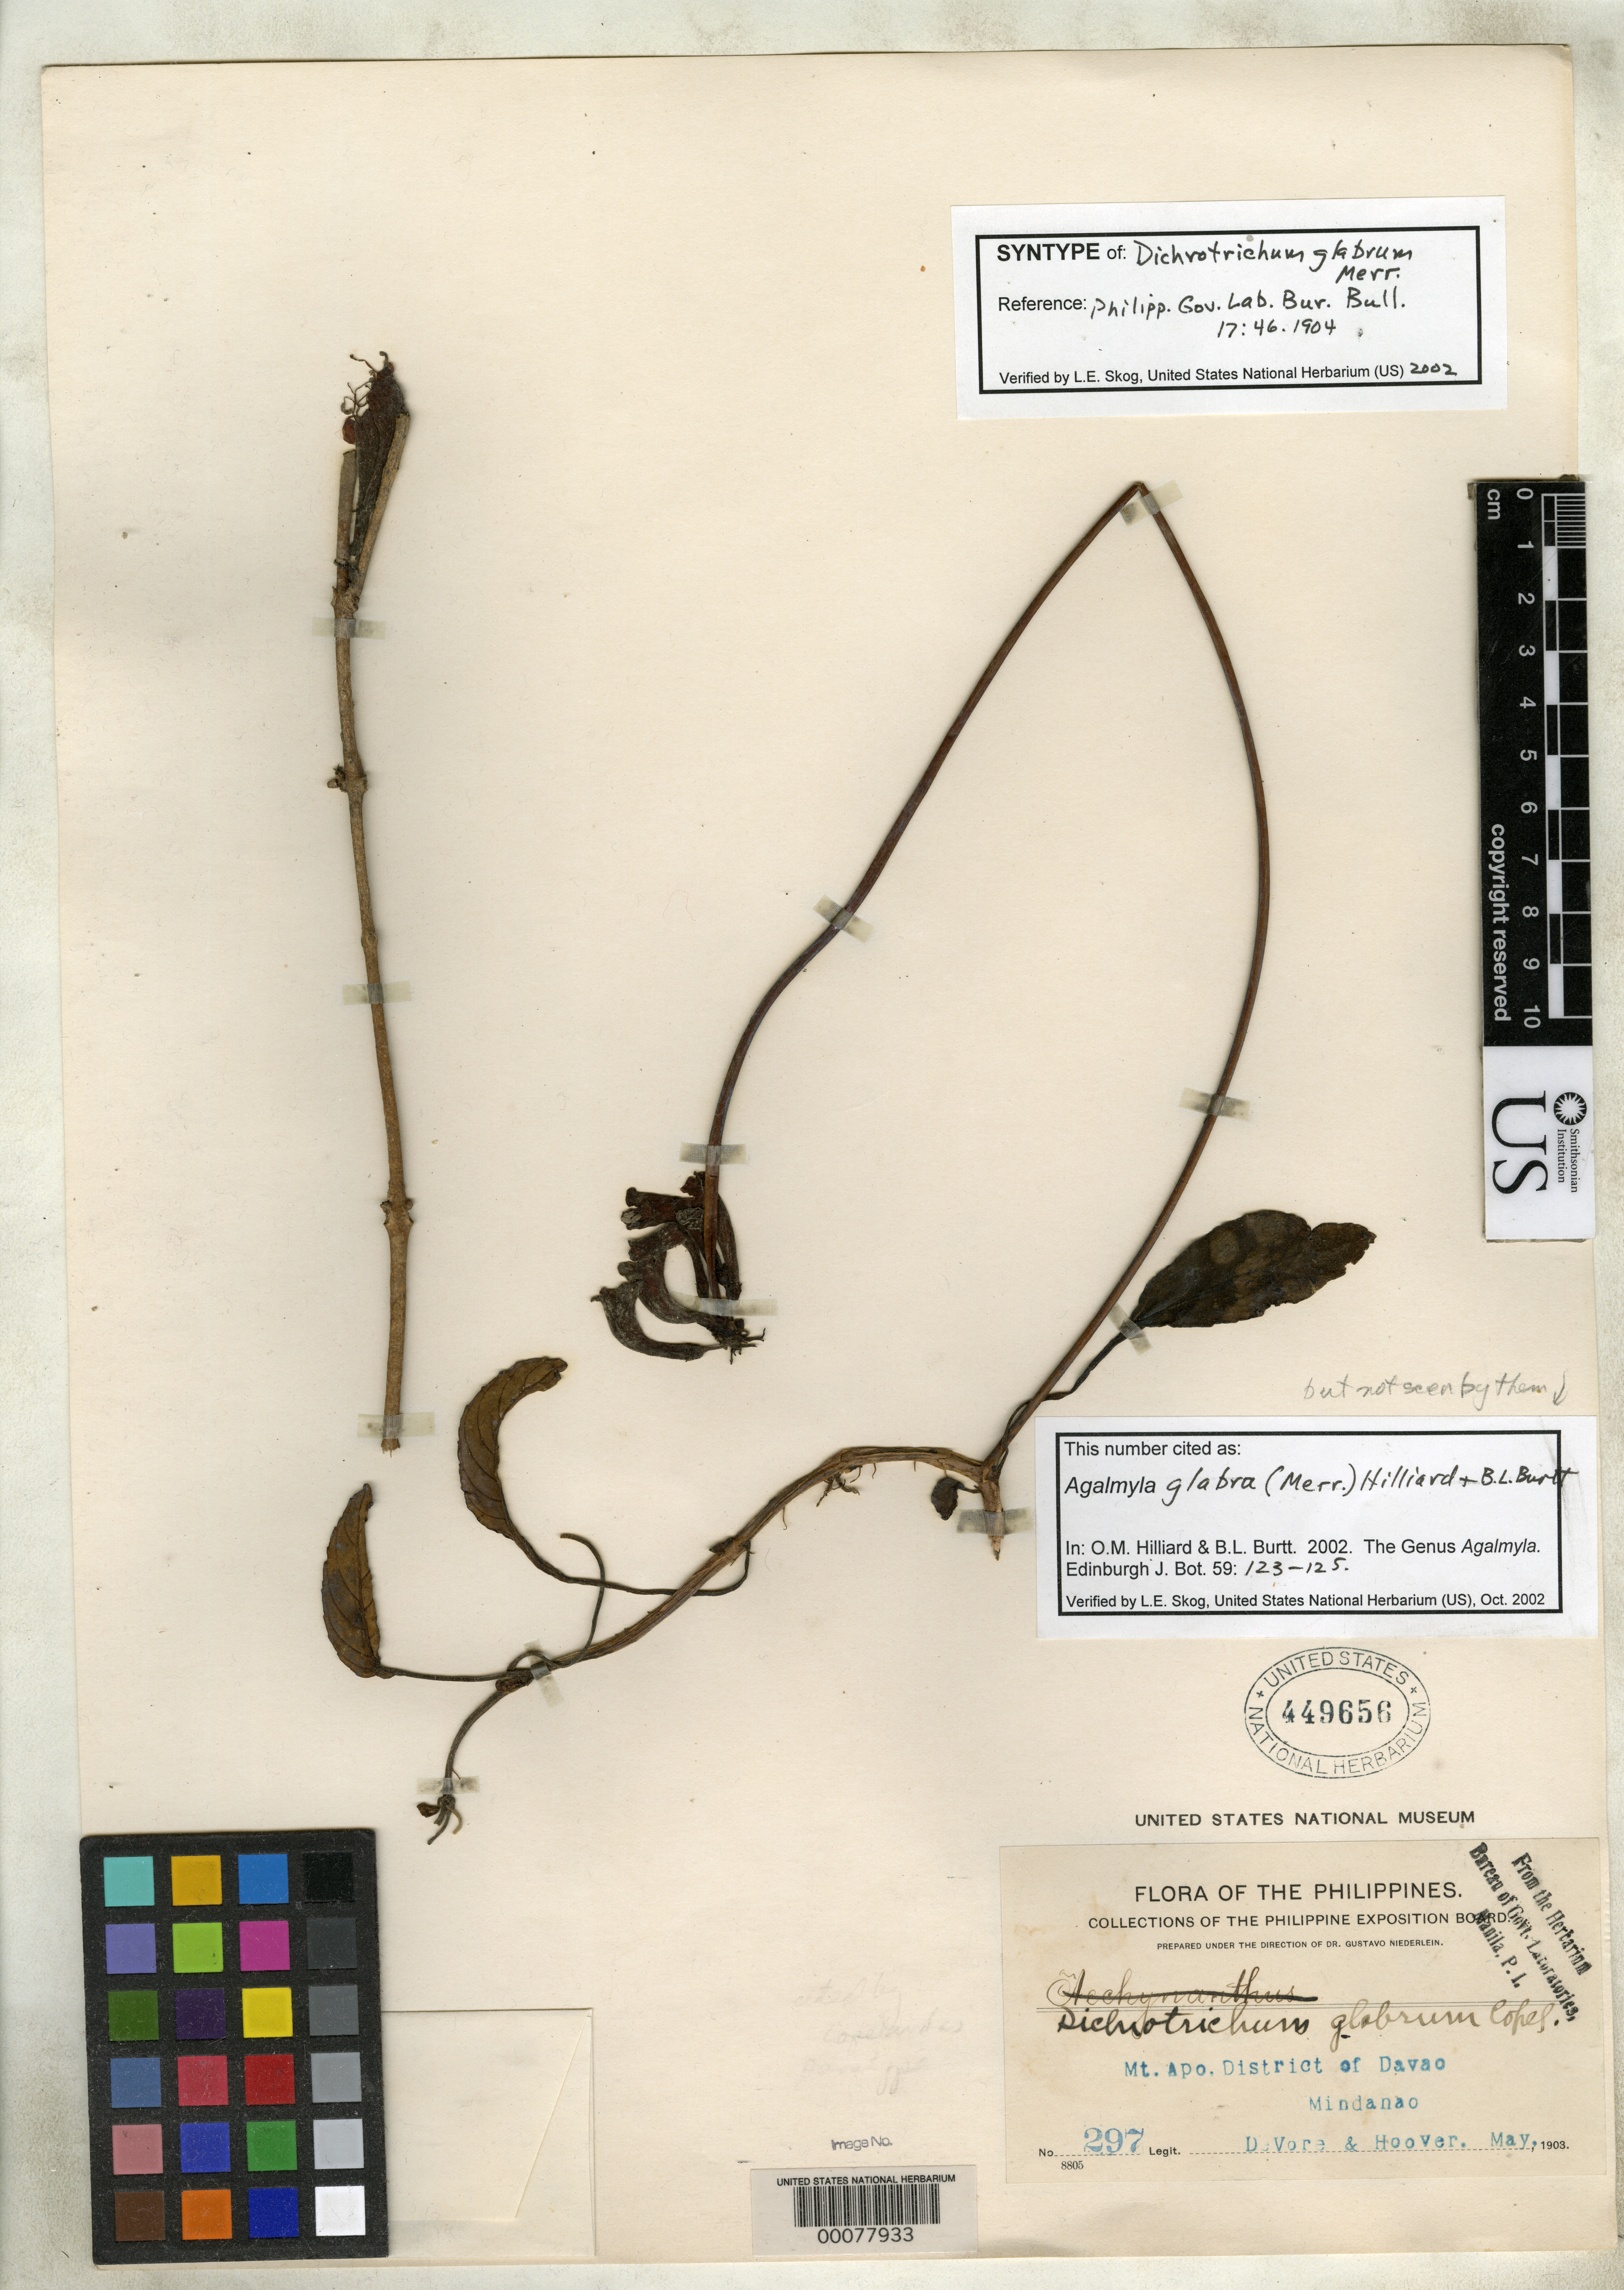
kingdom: Plantae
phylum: Tracheophyta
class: Magnoliopsida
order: Lamiales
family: Gesneriaceae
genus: Dichrotrichum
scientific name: Dichrotrichum glabrum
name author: Copel. ex Merr.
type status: Syntype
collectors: B. F. DeVore & C. L. Hoover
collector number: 297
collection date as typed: May 1903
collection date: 1903-05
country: Philippines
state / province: Davao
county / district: Davao del Sur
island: Mindanao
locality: Mt. Apo.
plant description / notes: Collection (but not US sheet) cited by Hilliard & Burtt, 2002, Edinburgh J. Bot. 59: 123-125.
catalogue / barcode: US 449656